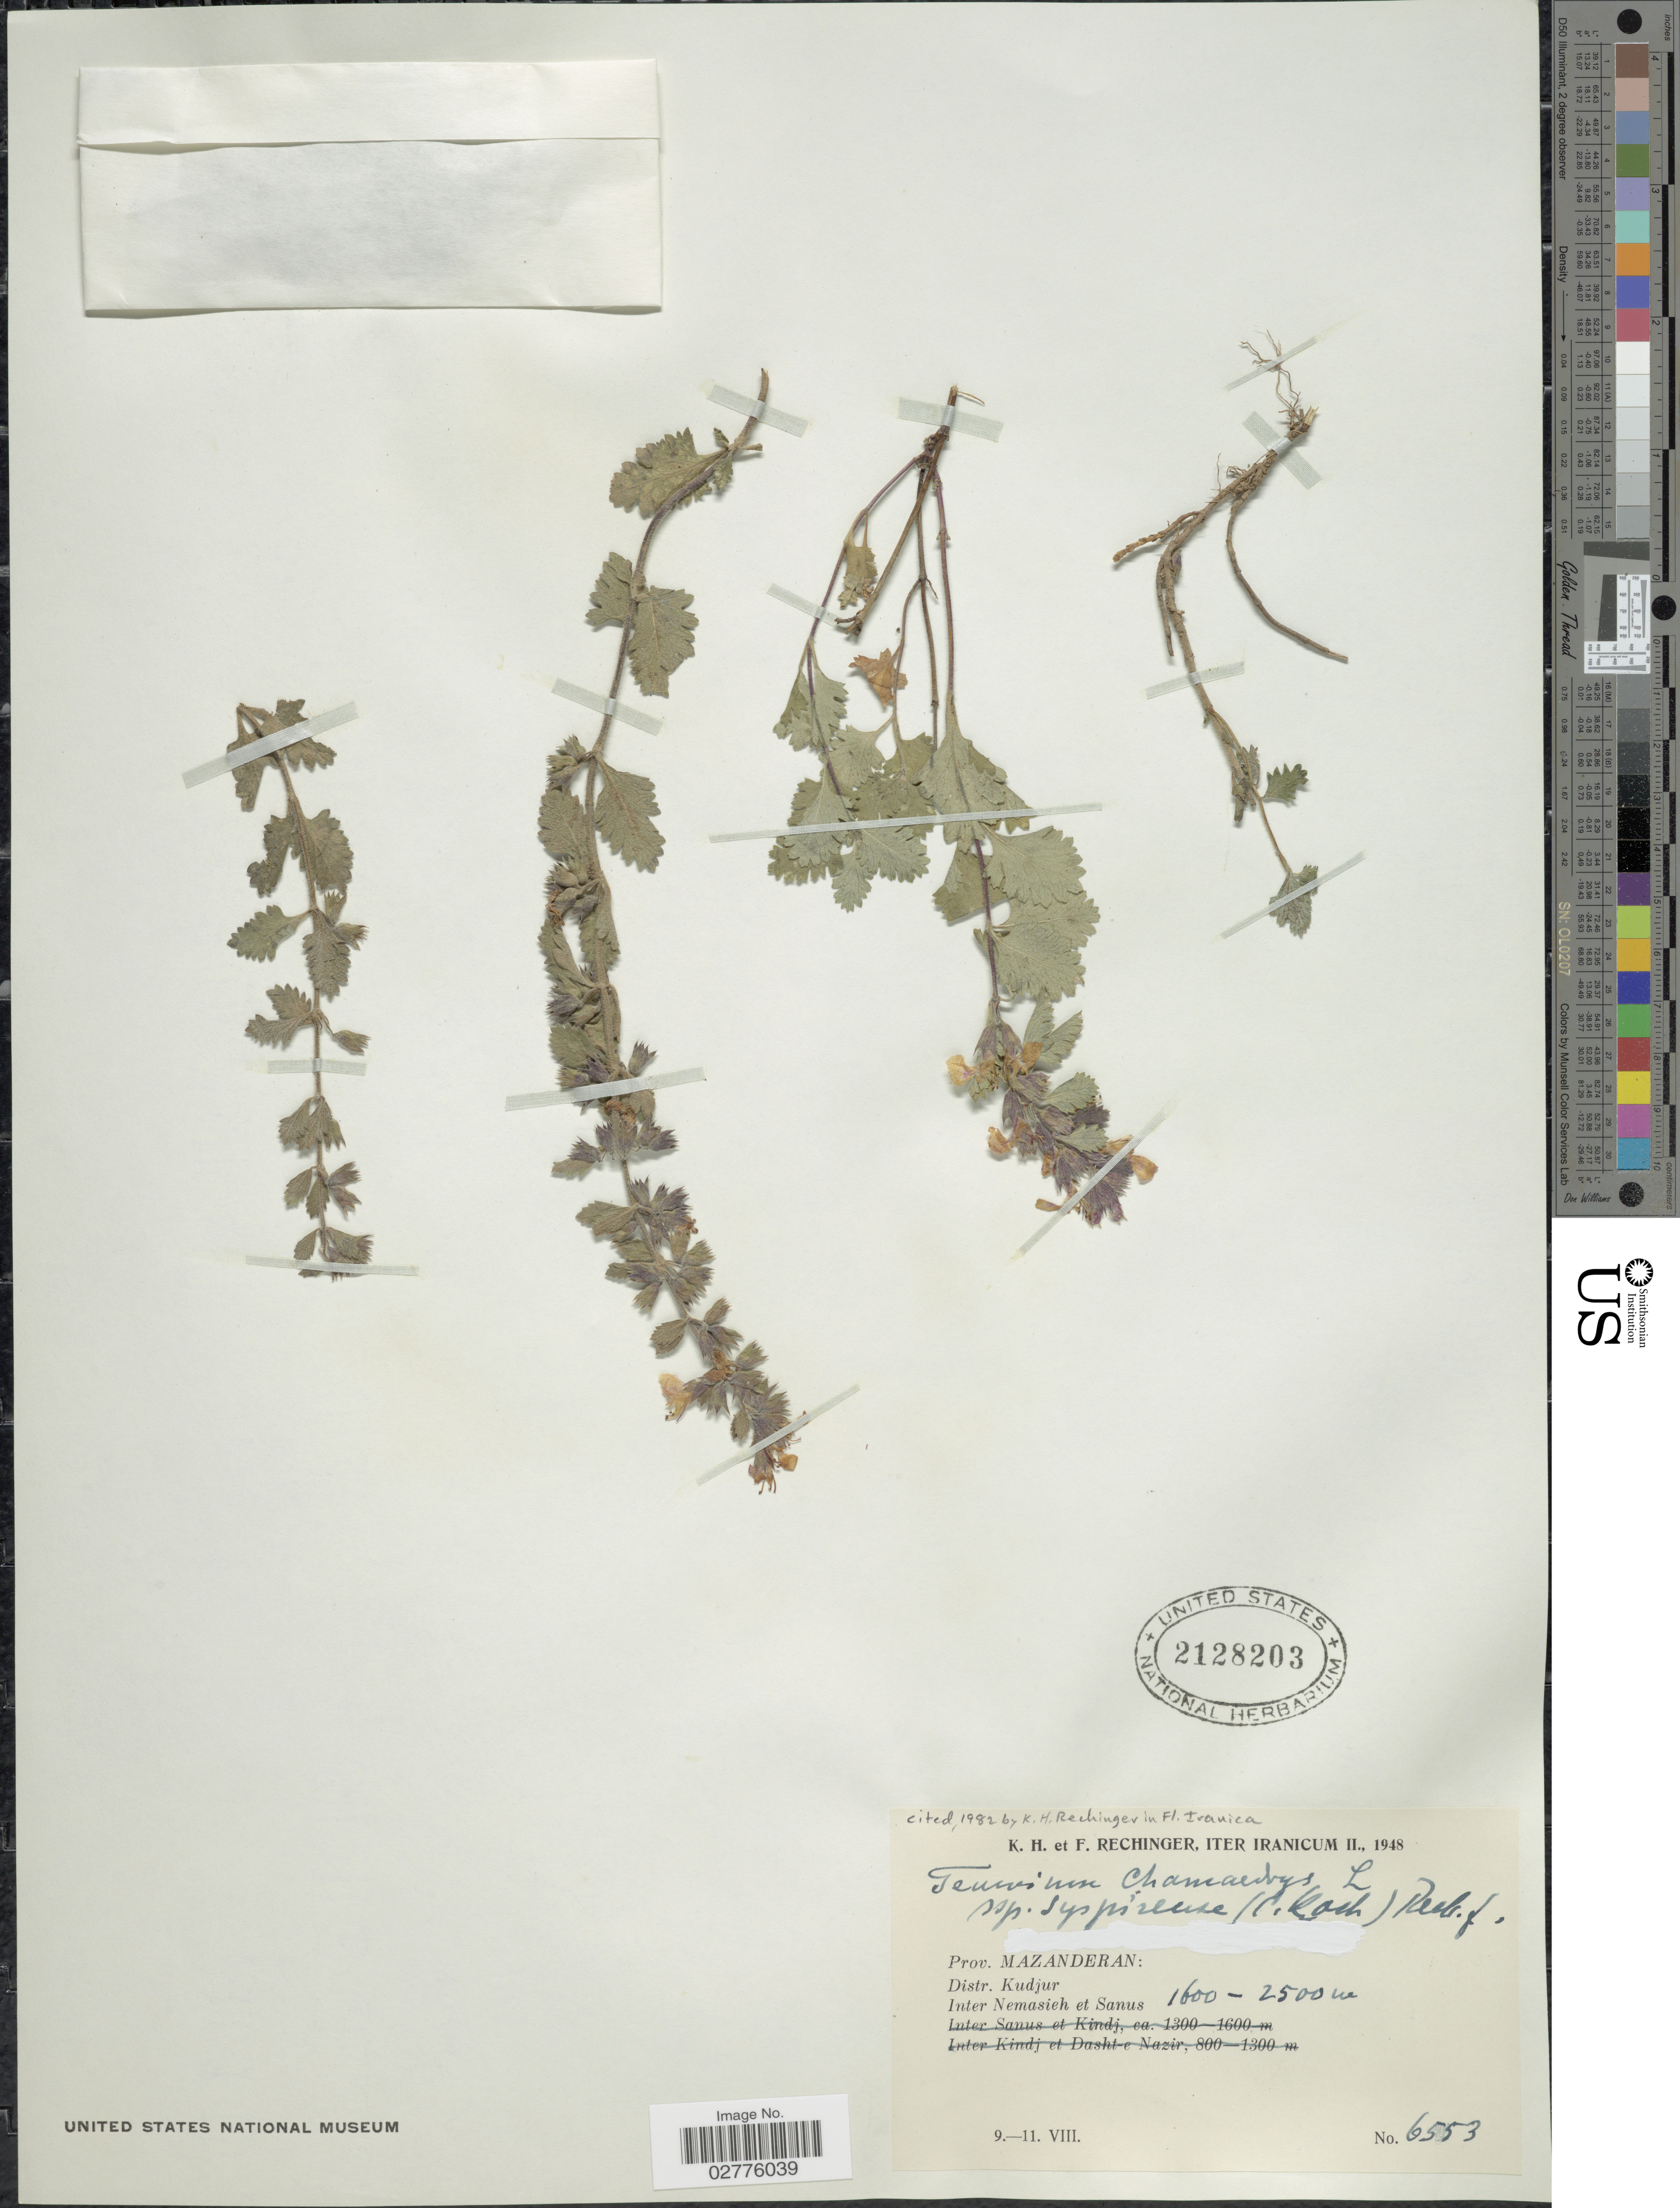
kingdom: Plantae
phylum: Tracheophyta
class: Magnoliopsida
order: Lamiales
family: Lamiaceae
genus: Teucrium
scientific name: Teucrium chamaedrys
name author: L.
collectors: K. H. Rechinger & F. Rechinger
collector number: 6553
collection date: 1948-08-09/1948-08-11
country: Iran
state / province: Mazandaran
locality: Distr. Kudjur, Inter Nemasieh et Sanus.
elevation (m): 1600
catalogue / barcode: US 2128203